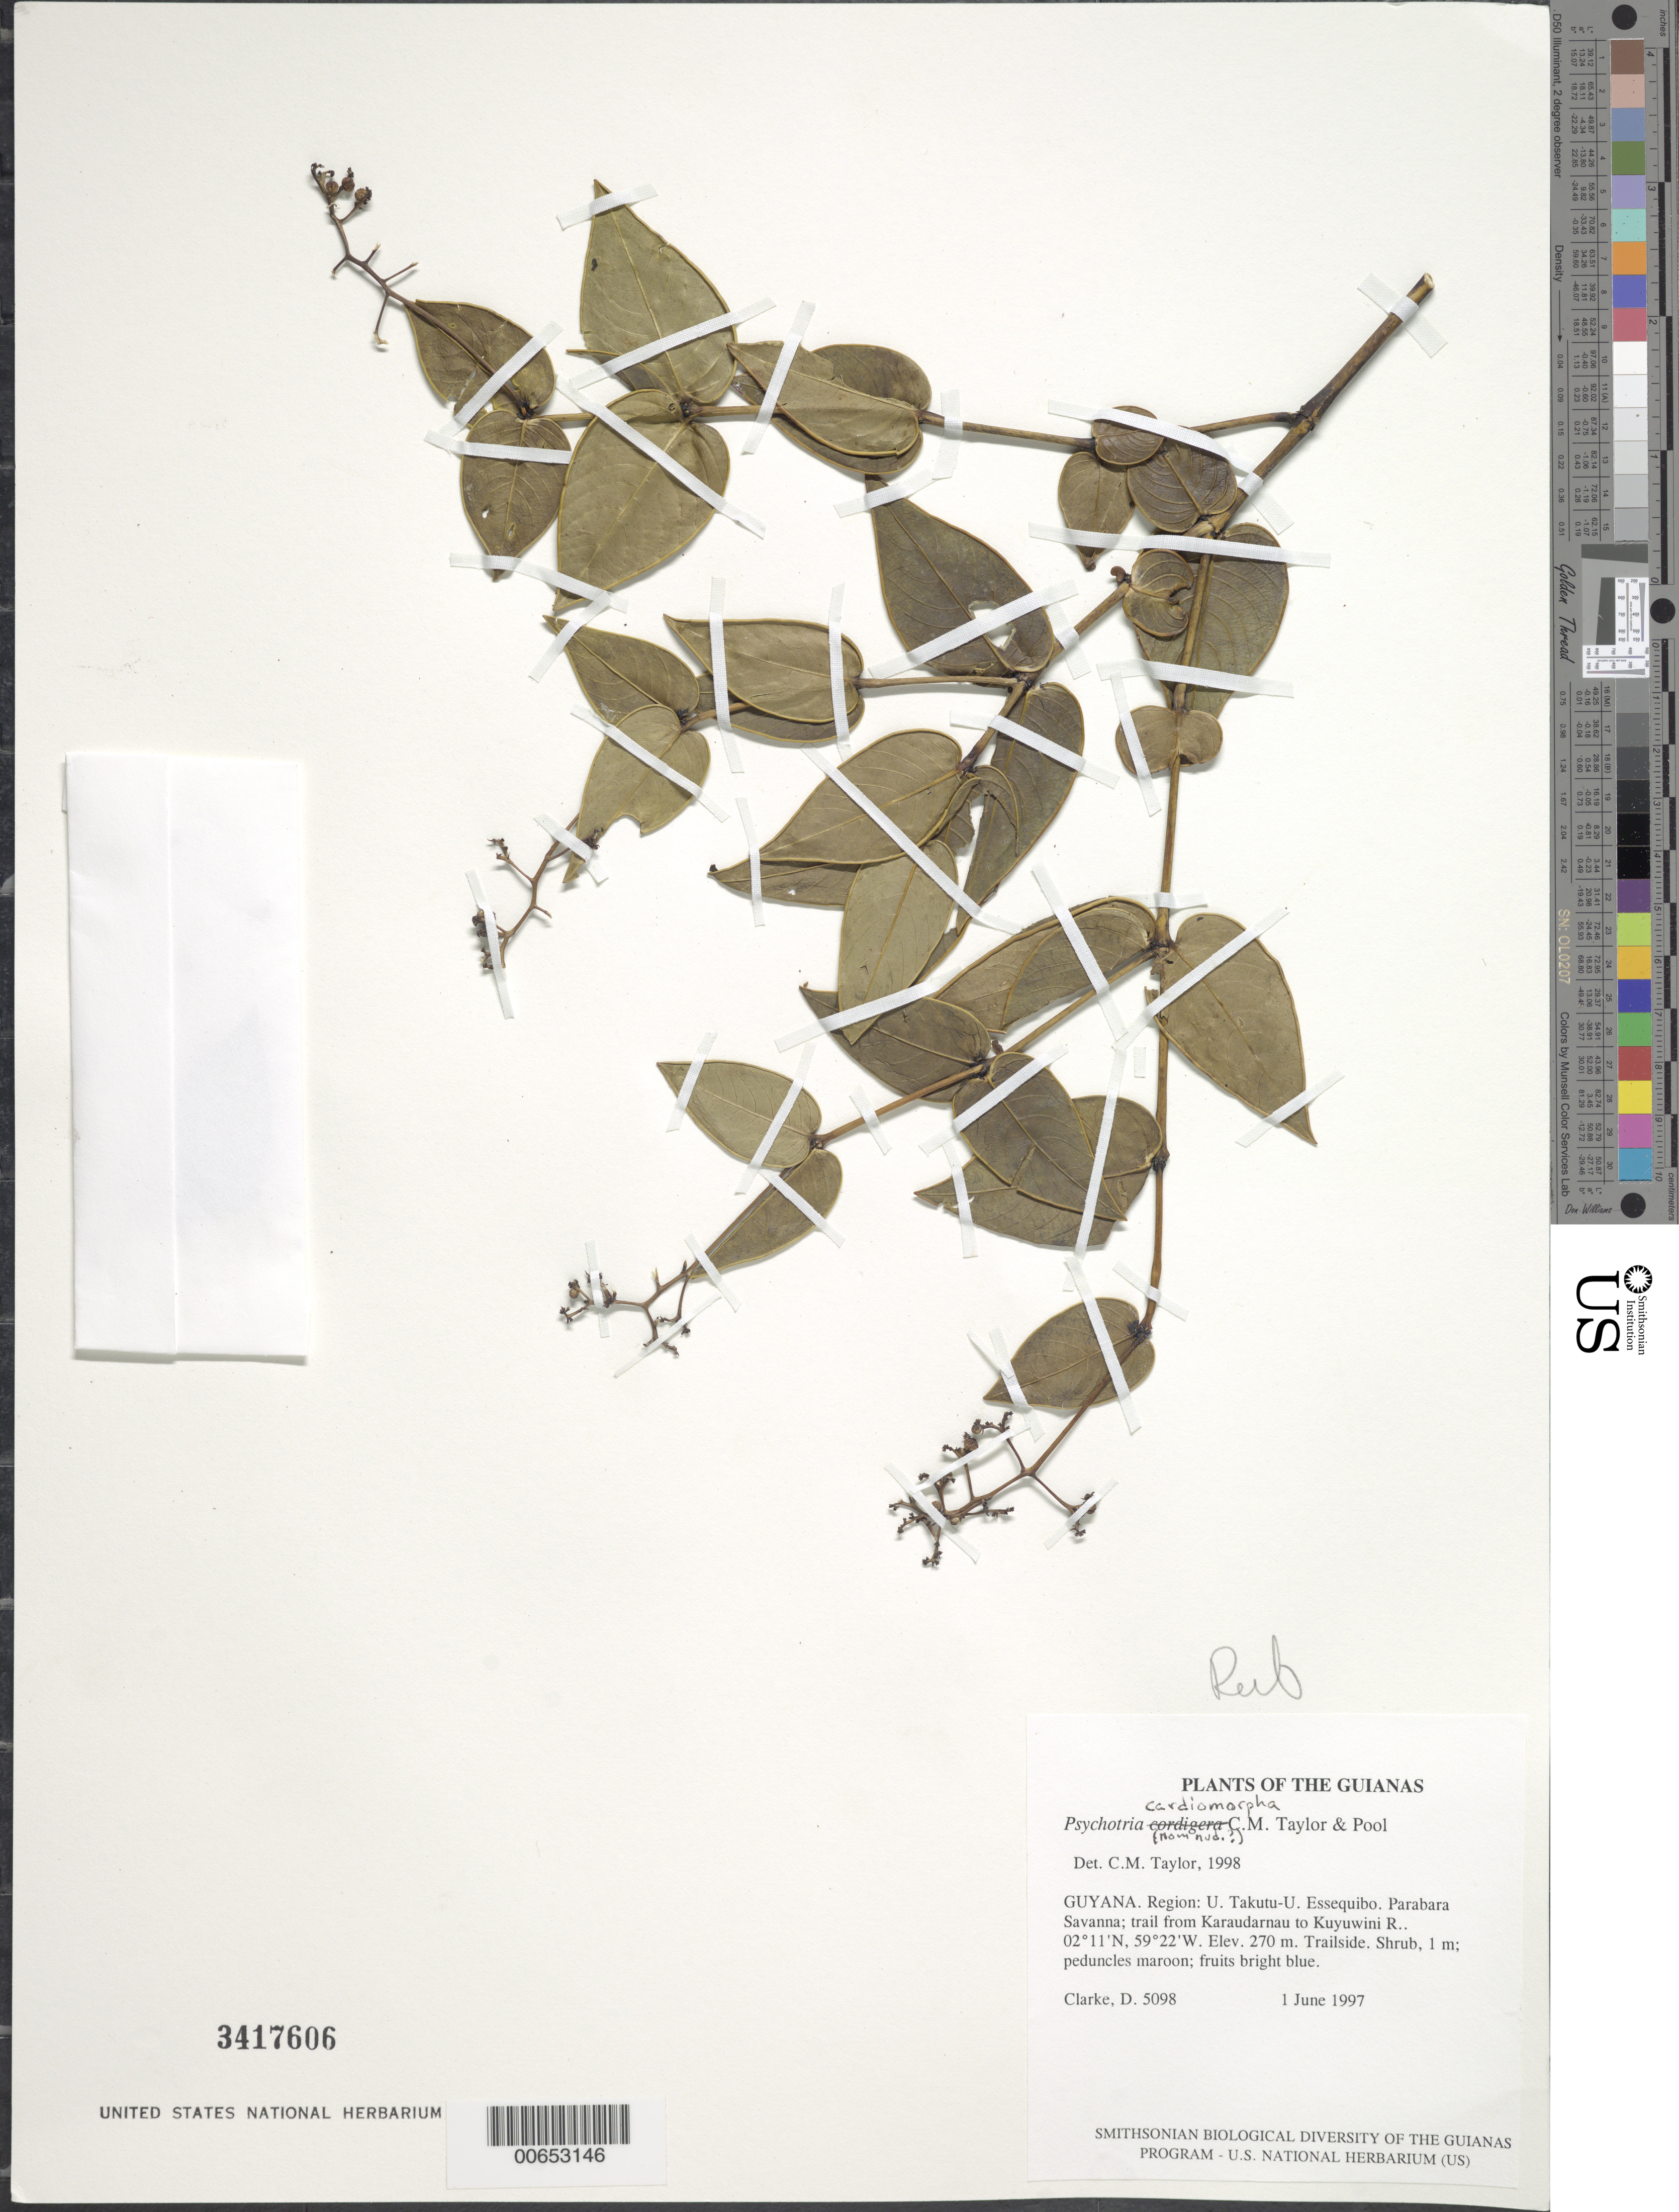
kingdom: Plantae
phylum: Tracheophyta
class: Magnoliopsida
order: Gentianales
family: Rubiaceae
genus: Palicourea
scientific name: Palicourea cardiomorpha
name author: (C.M. Taylor & A. Pool) Delprete & J.H. Kirkbr.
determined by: Kirkbride, J. H., Jr.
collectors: H. D. Clarke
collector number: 5098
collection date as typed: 1 June 1997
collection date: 1997-06-01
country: Guyana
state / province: U. Takutu-U. Essequibo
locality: Parabara Savanna; trail from Karaudarnau to Kuyuwini R.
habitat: Trailside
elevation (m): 270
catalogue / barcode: US 3417606